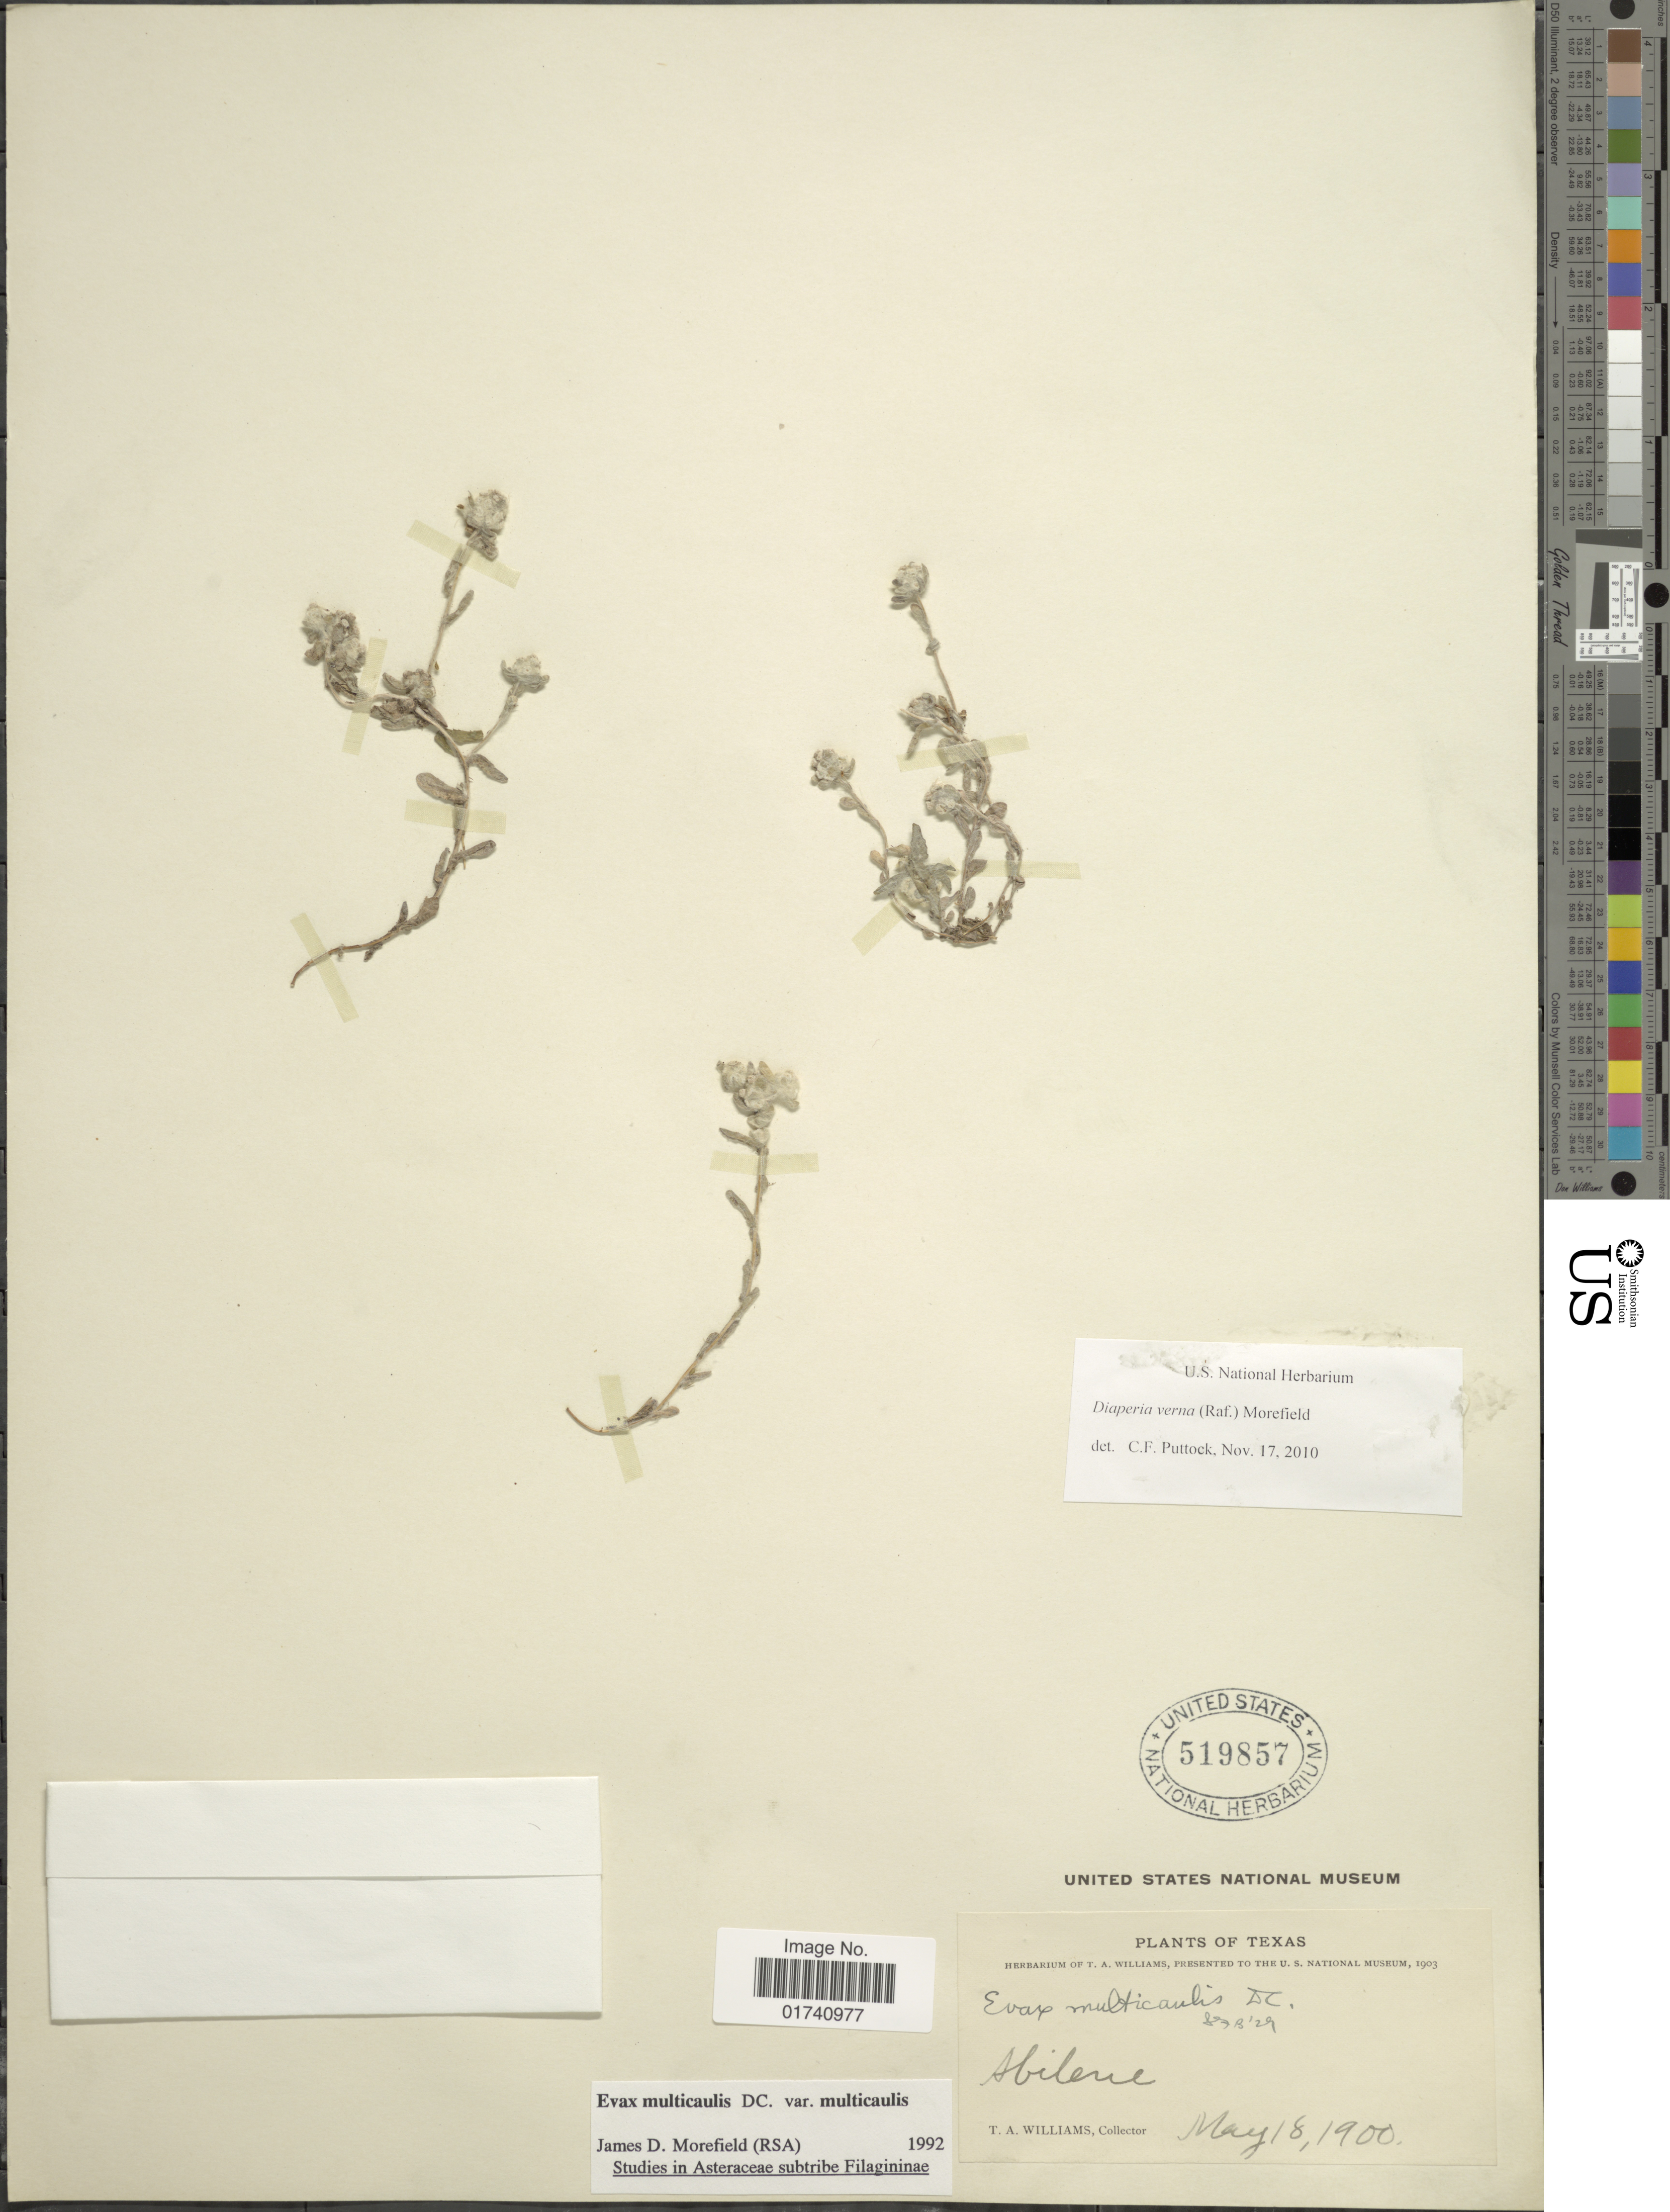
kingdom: Plantae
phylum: Tracheophyta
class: Magnoliopsida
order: Asterales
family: Asteraceae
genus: Diaperia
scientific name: Diaperia verna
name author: (Raf.) Morefield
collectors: T. A. Williams (herbarium)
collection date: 1900-05-18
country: United States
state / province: Texas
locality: Abilene.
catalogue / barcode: US 519857